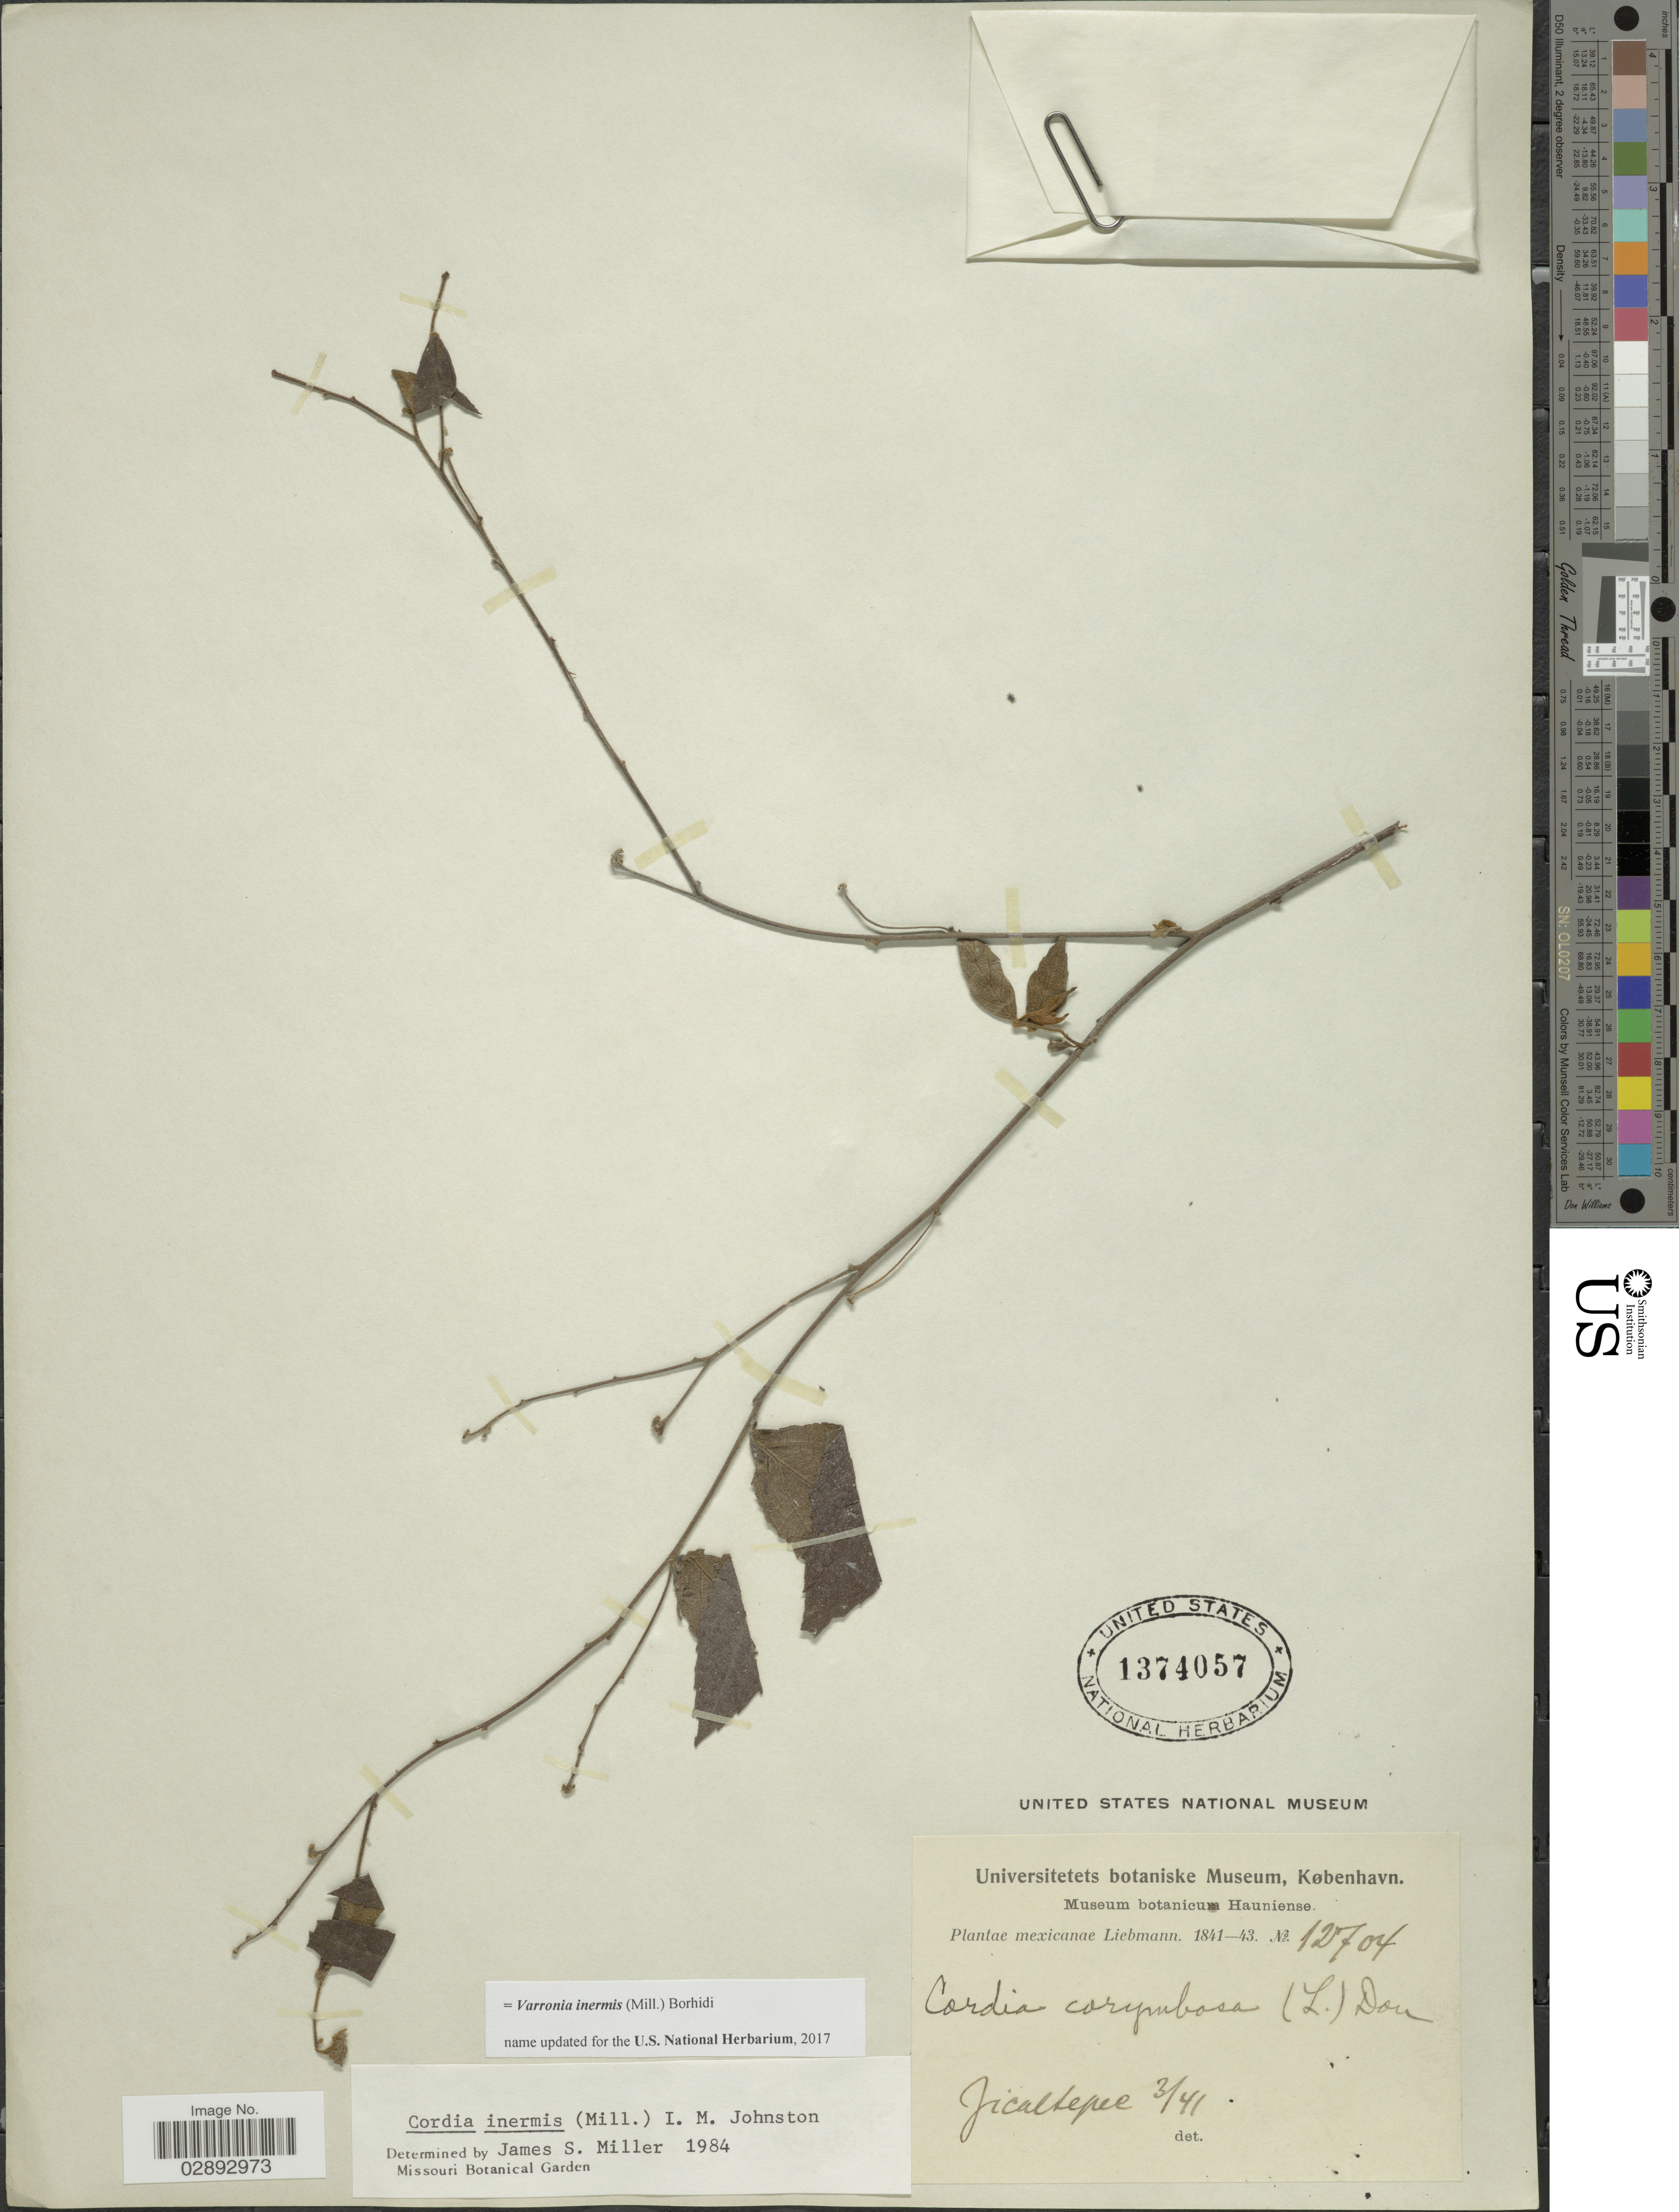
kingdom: Plantae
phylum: Tracheophyta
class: Magnoliopsida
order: Boraginales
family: Cordiaceae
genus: Varronia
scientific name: Varronia inermis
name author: (Mill.) Borhidi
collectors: Liebmann, --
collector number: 12704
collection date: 1841-03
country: Mexico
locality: Jicaltepec.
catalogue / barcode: US 1374057